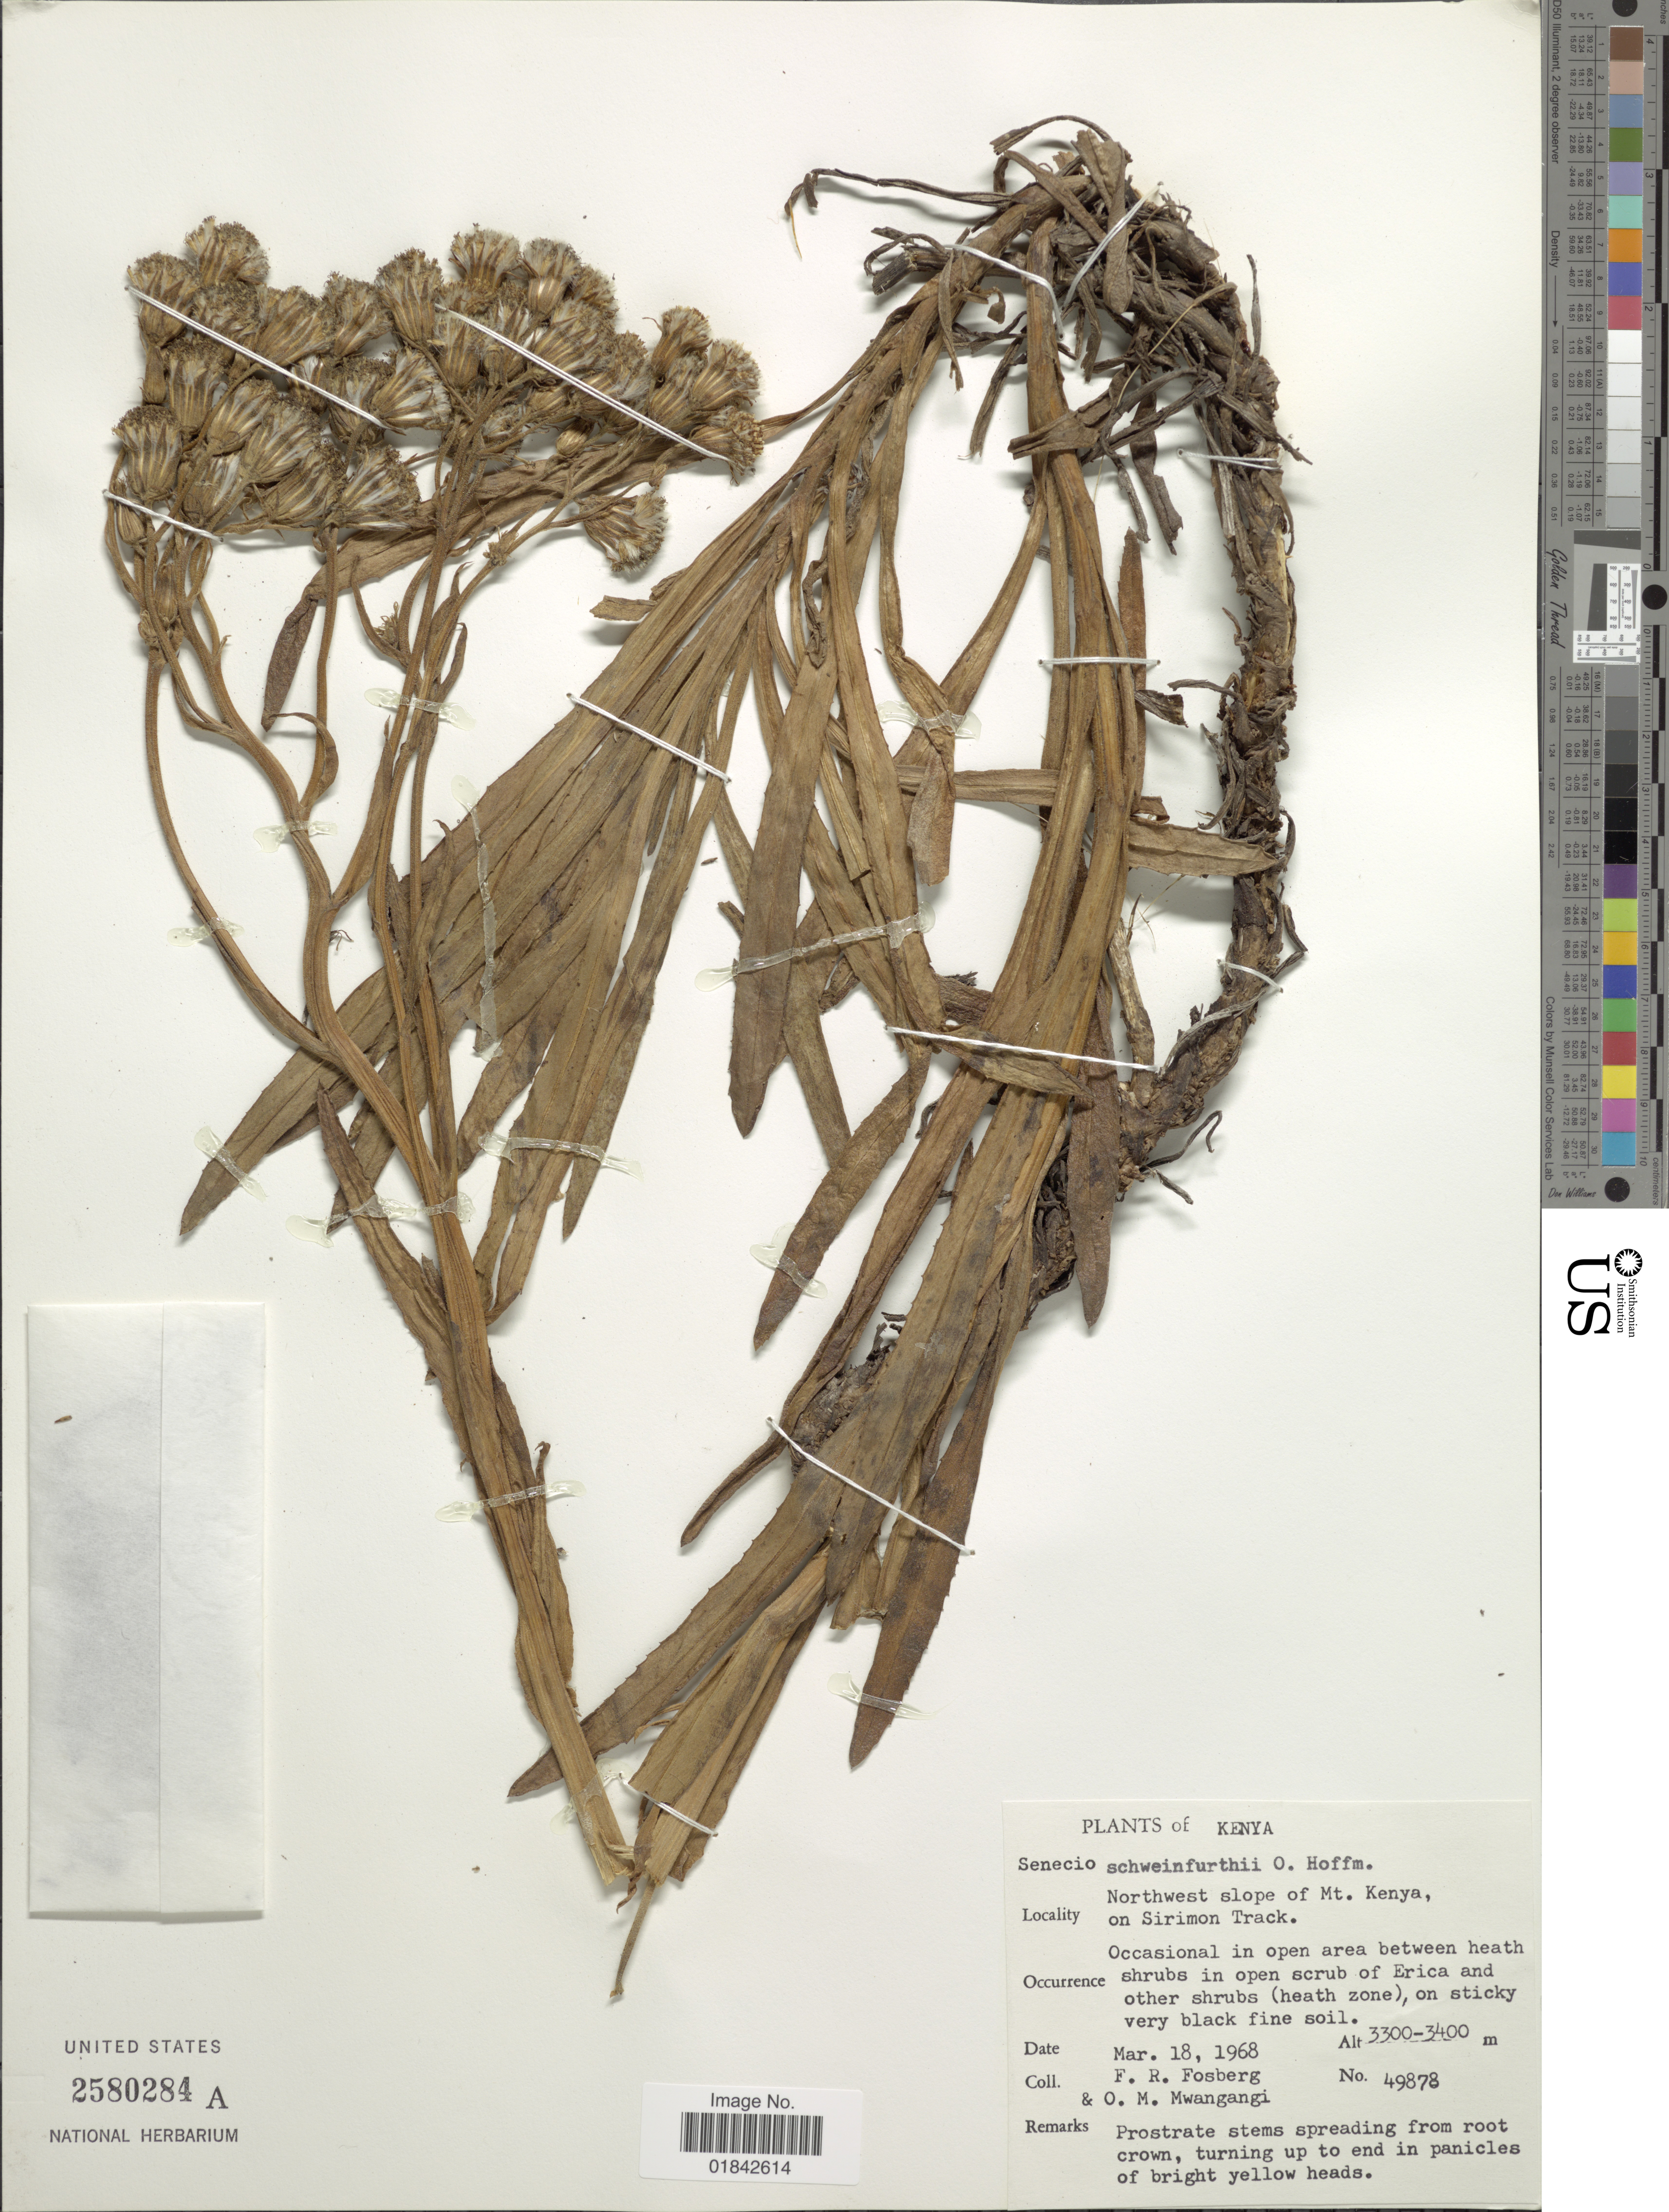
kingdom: Plantae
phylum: Tracheophyta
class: Magnoliopsida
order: Asterales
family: Asteraceae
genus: Senecio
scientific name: Senecio schweinfurthii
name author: O. Hoffm.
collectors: F. R. Fosberg & O. M. Mwangangi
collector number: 49878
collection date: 1968-03-18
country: Kenya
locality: Northwest slope of Mt. Kenya, on Sirimon Track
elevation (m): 3300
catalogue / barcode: US 2580284A